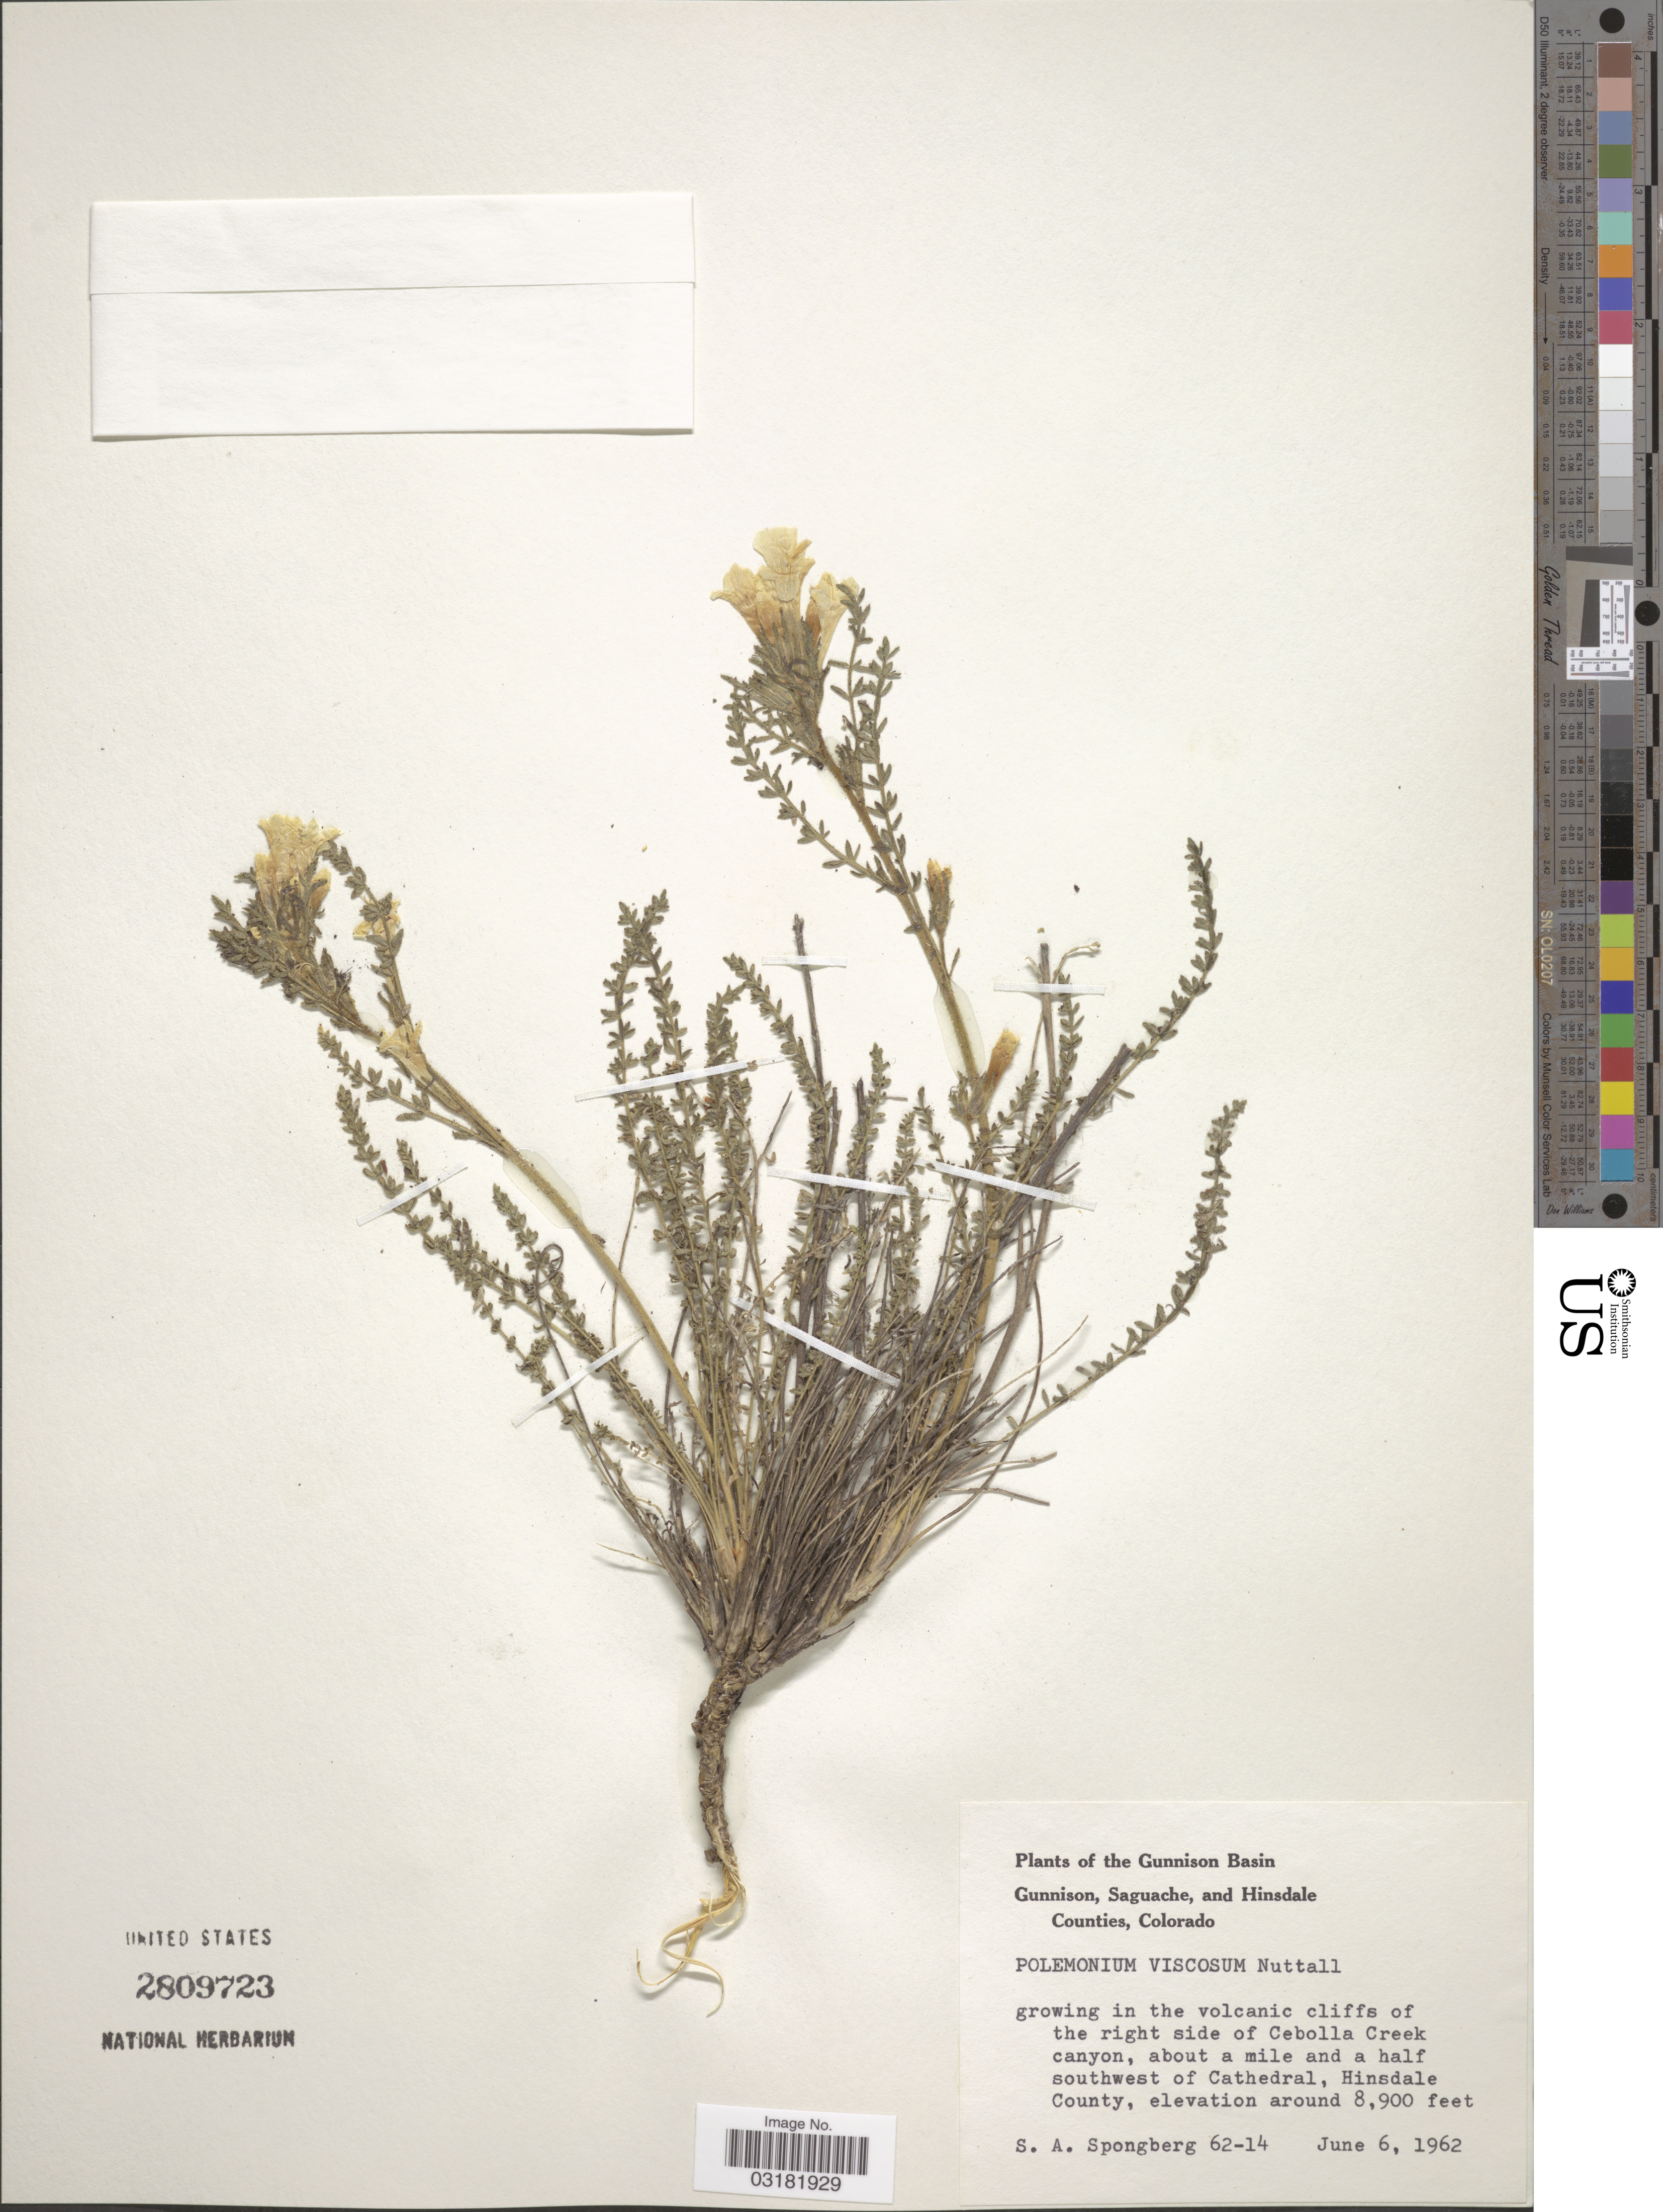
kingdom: Plantae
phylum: Tracheophyta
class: Magnoliopsida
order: Ericales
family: Polemoniaceae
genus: Polemonium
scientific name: Polemonium viscosum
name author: Nutt.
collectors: S. A.Spongberg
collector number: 62-14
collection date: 1962-06-06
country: United States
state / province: Colorado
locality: The Gunnison Basin, Gunnison, Saguache, and Hinsdale Counties, growing in the volcanic cliffs of the right side of Cebolla Creek canyon, about a mile and a half southwest of Cathedral, Hinsdale County.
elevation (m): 2713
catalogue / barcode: US 2809723